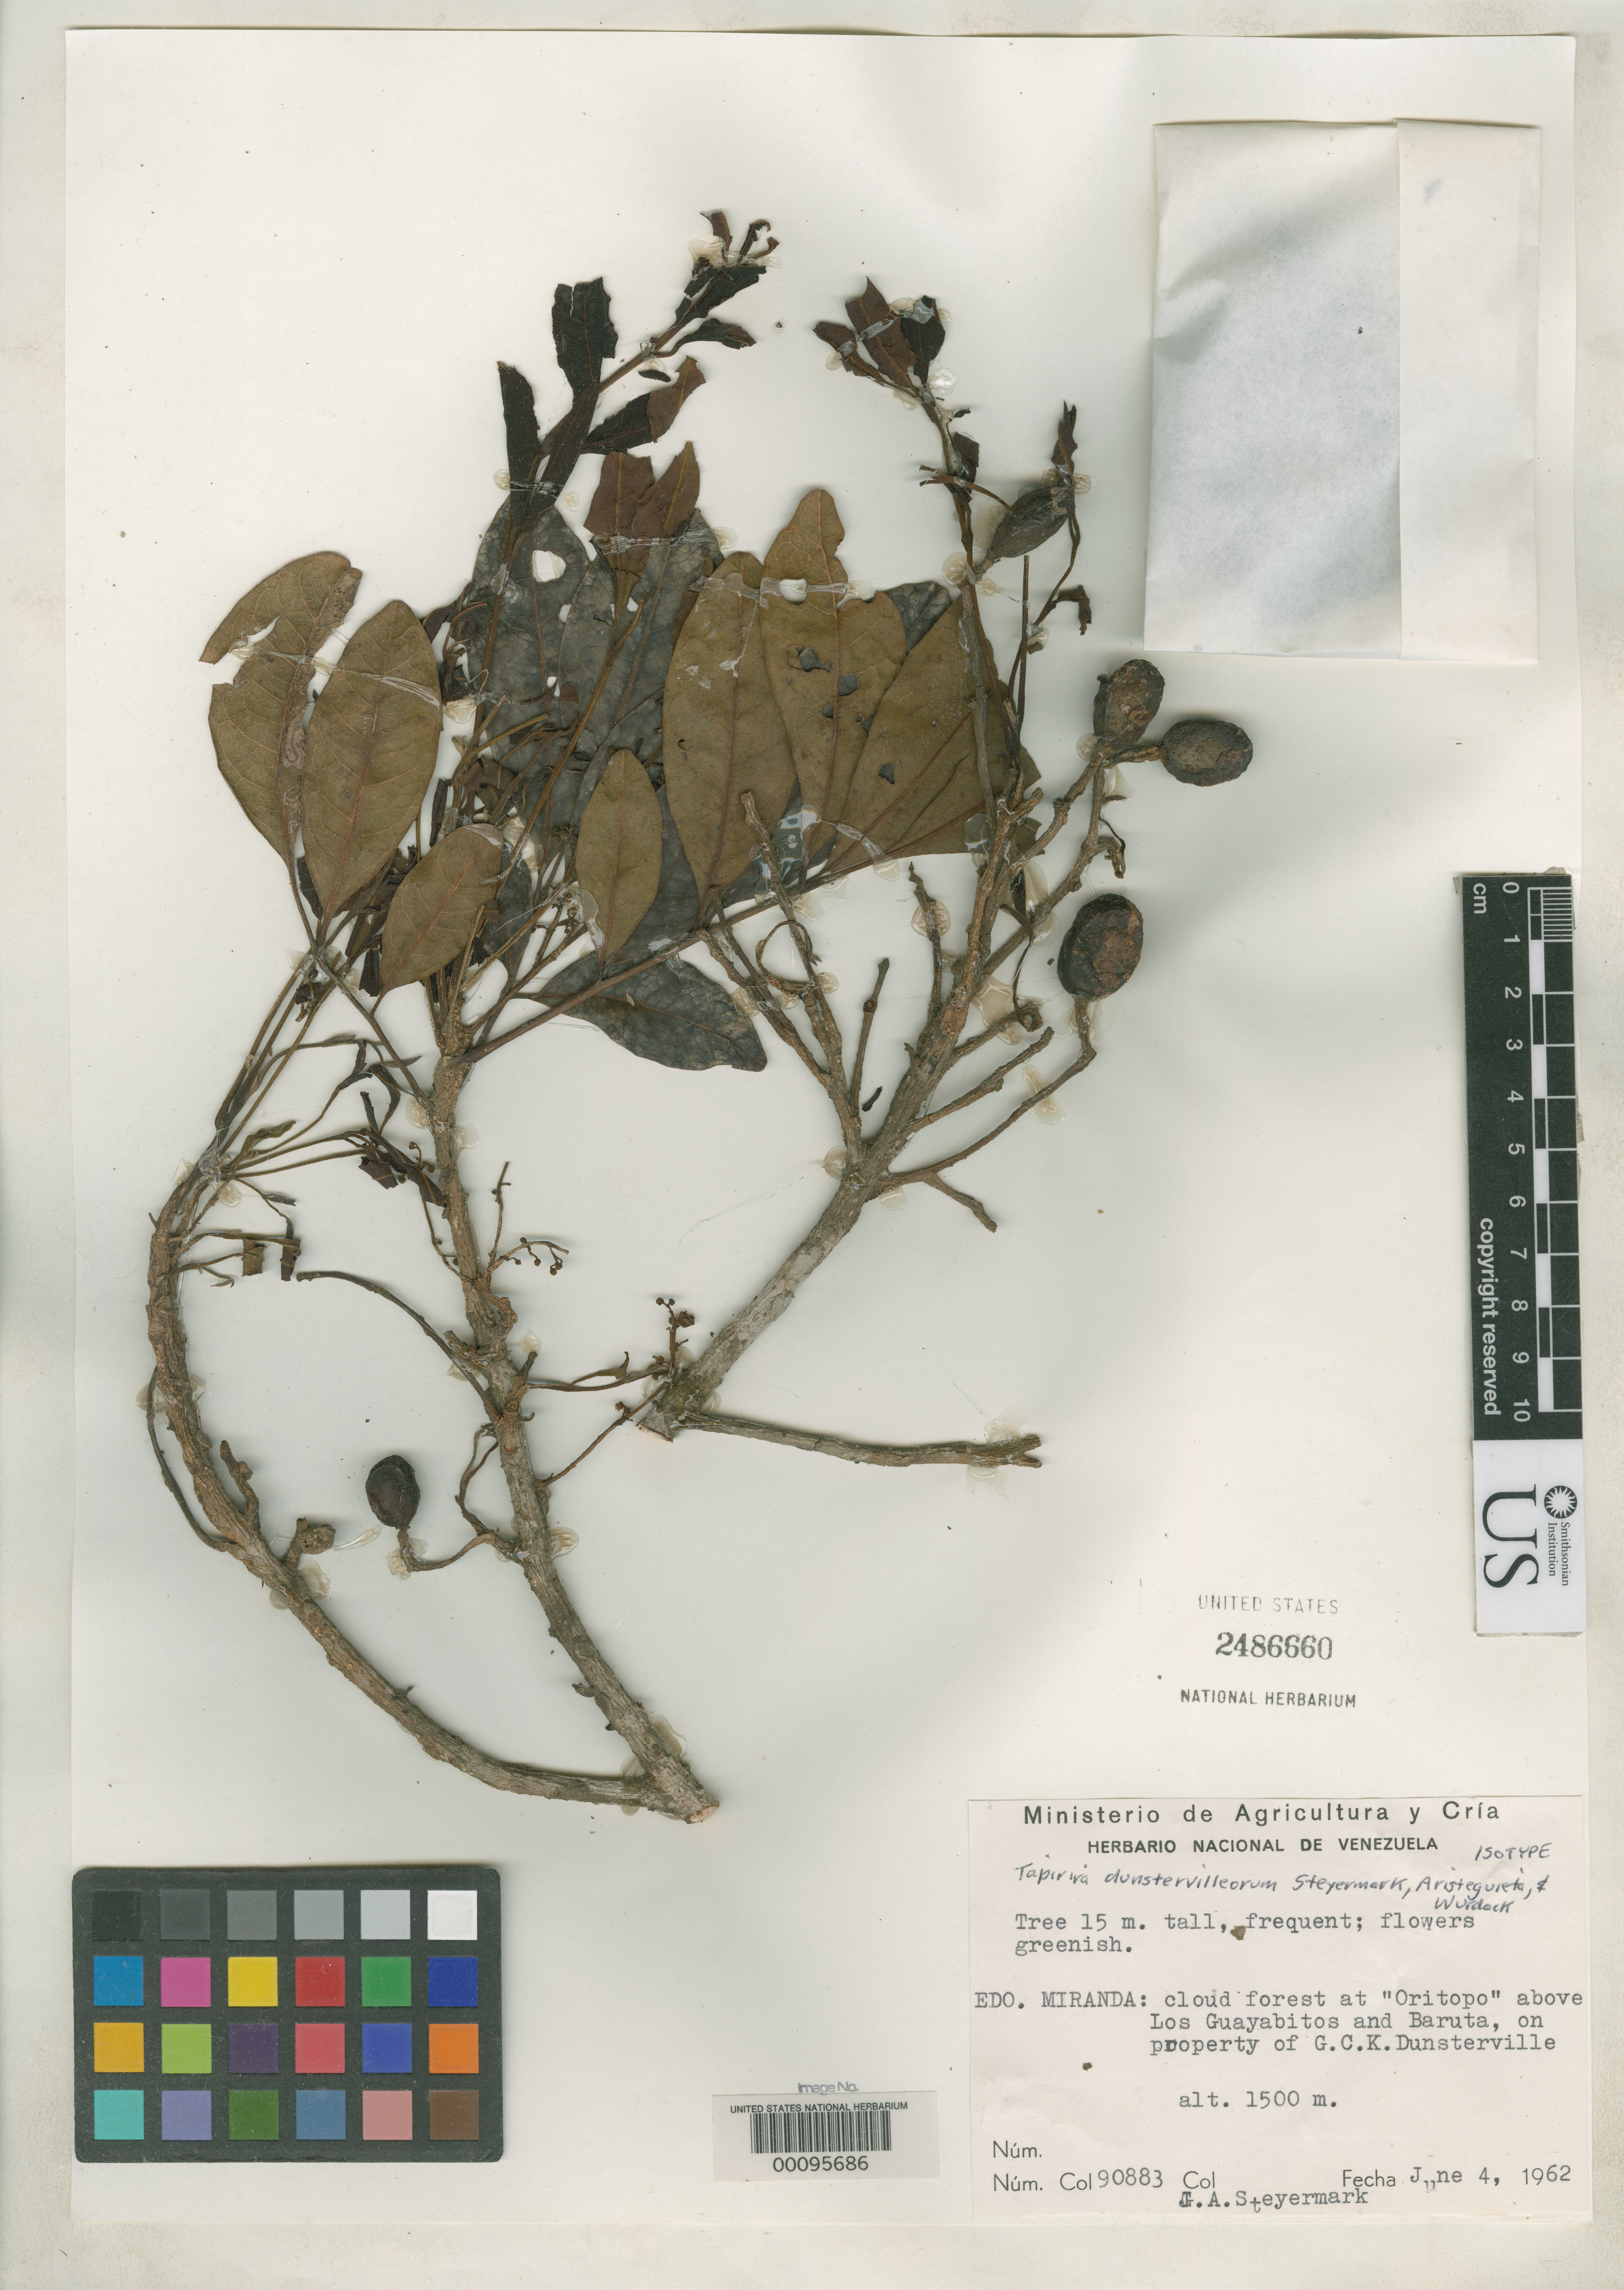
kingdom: Plantae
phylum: Tracheophyta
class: Magnoliopsida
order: Sapindales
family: Anacardiaceae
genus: Tapirira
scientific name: Tapirira dunstervilleorum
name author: Steyerm. et al.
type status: Isotype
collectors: J. Steyermark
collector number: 90883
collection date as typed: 04 Jun 1962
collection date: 1962-06-04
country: Venezuela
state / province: Miranda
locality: Oritopo above Los Guayabitos and Baruta.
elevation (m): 1500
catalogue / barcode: US 2486600